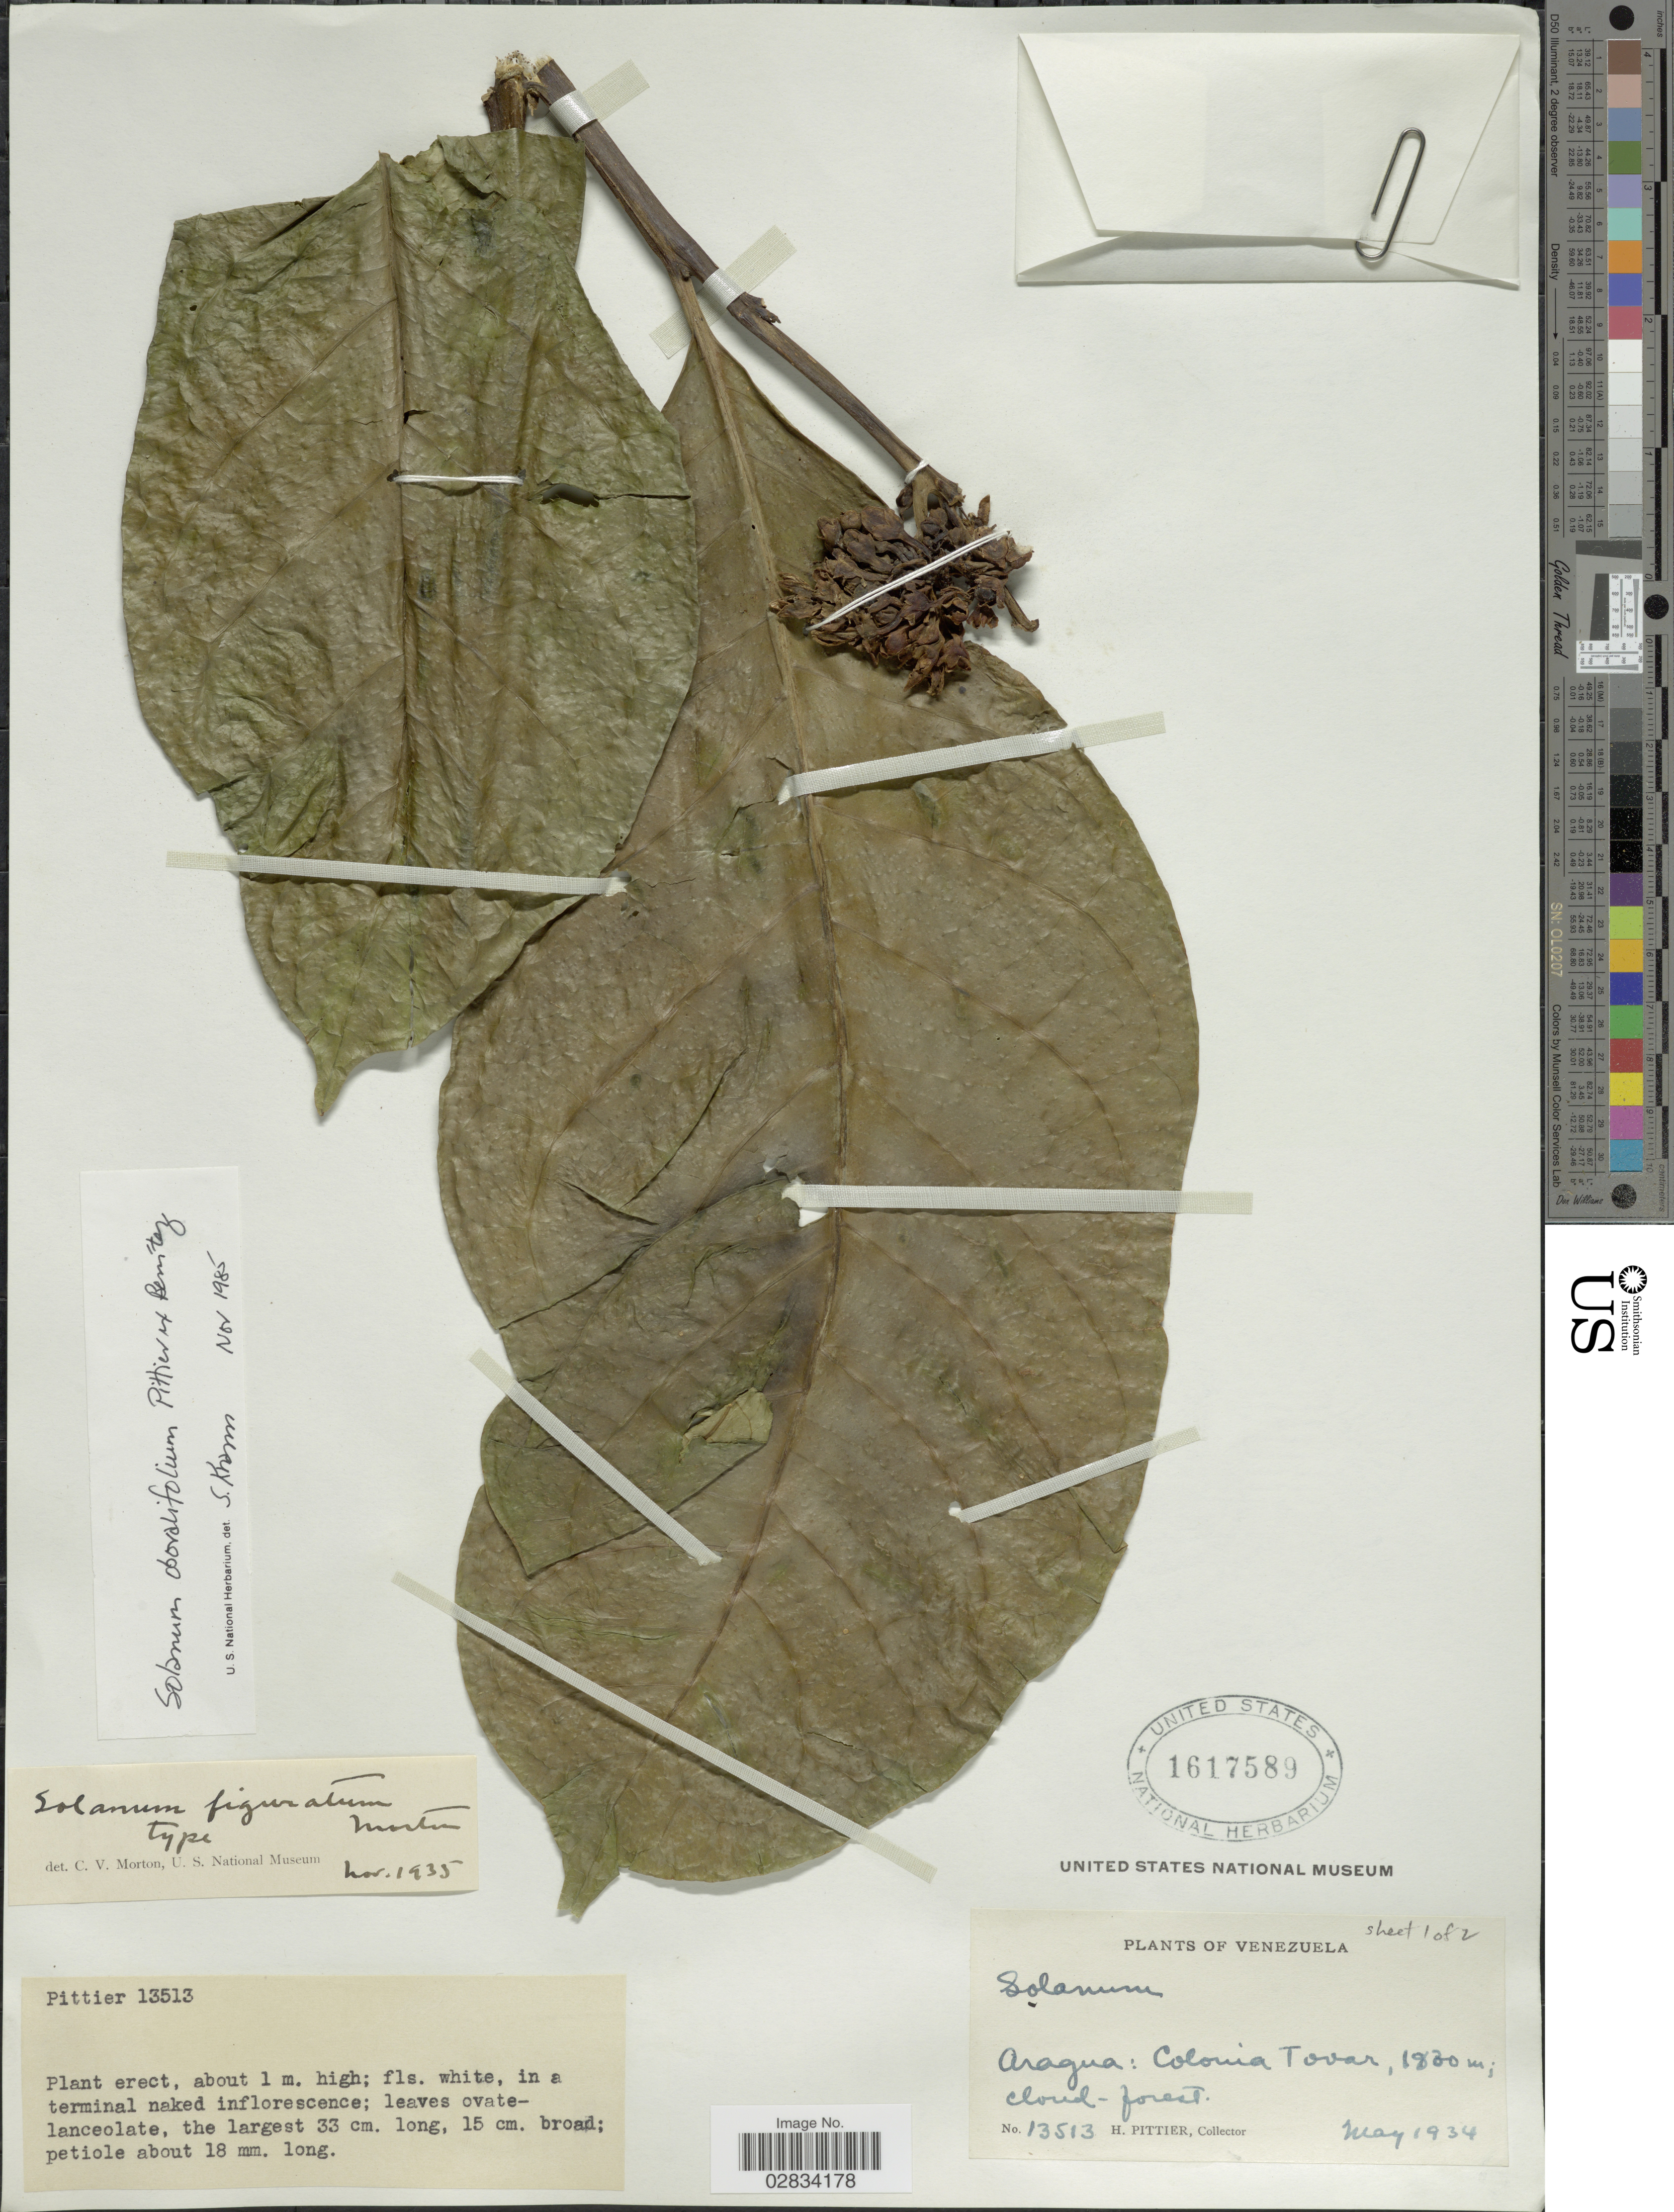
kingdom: Plantae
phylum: Tracheophyta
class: Magnoliopsida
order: Solanales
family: Solanaceae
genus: Solanum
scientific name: Solanum obovalifolium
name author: Benítez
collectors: H. F. Pittier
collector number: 13513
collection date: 1934-05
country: Venezuela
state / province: Aragua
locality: Colonia Tovar.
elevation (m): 1830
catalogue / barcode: US 1617589